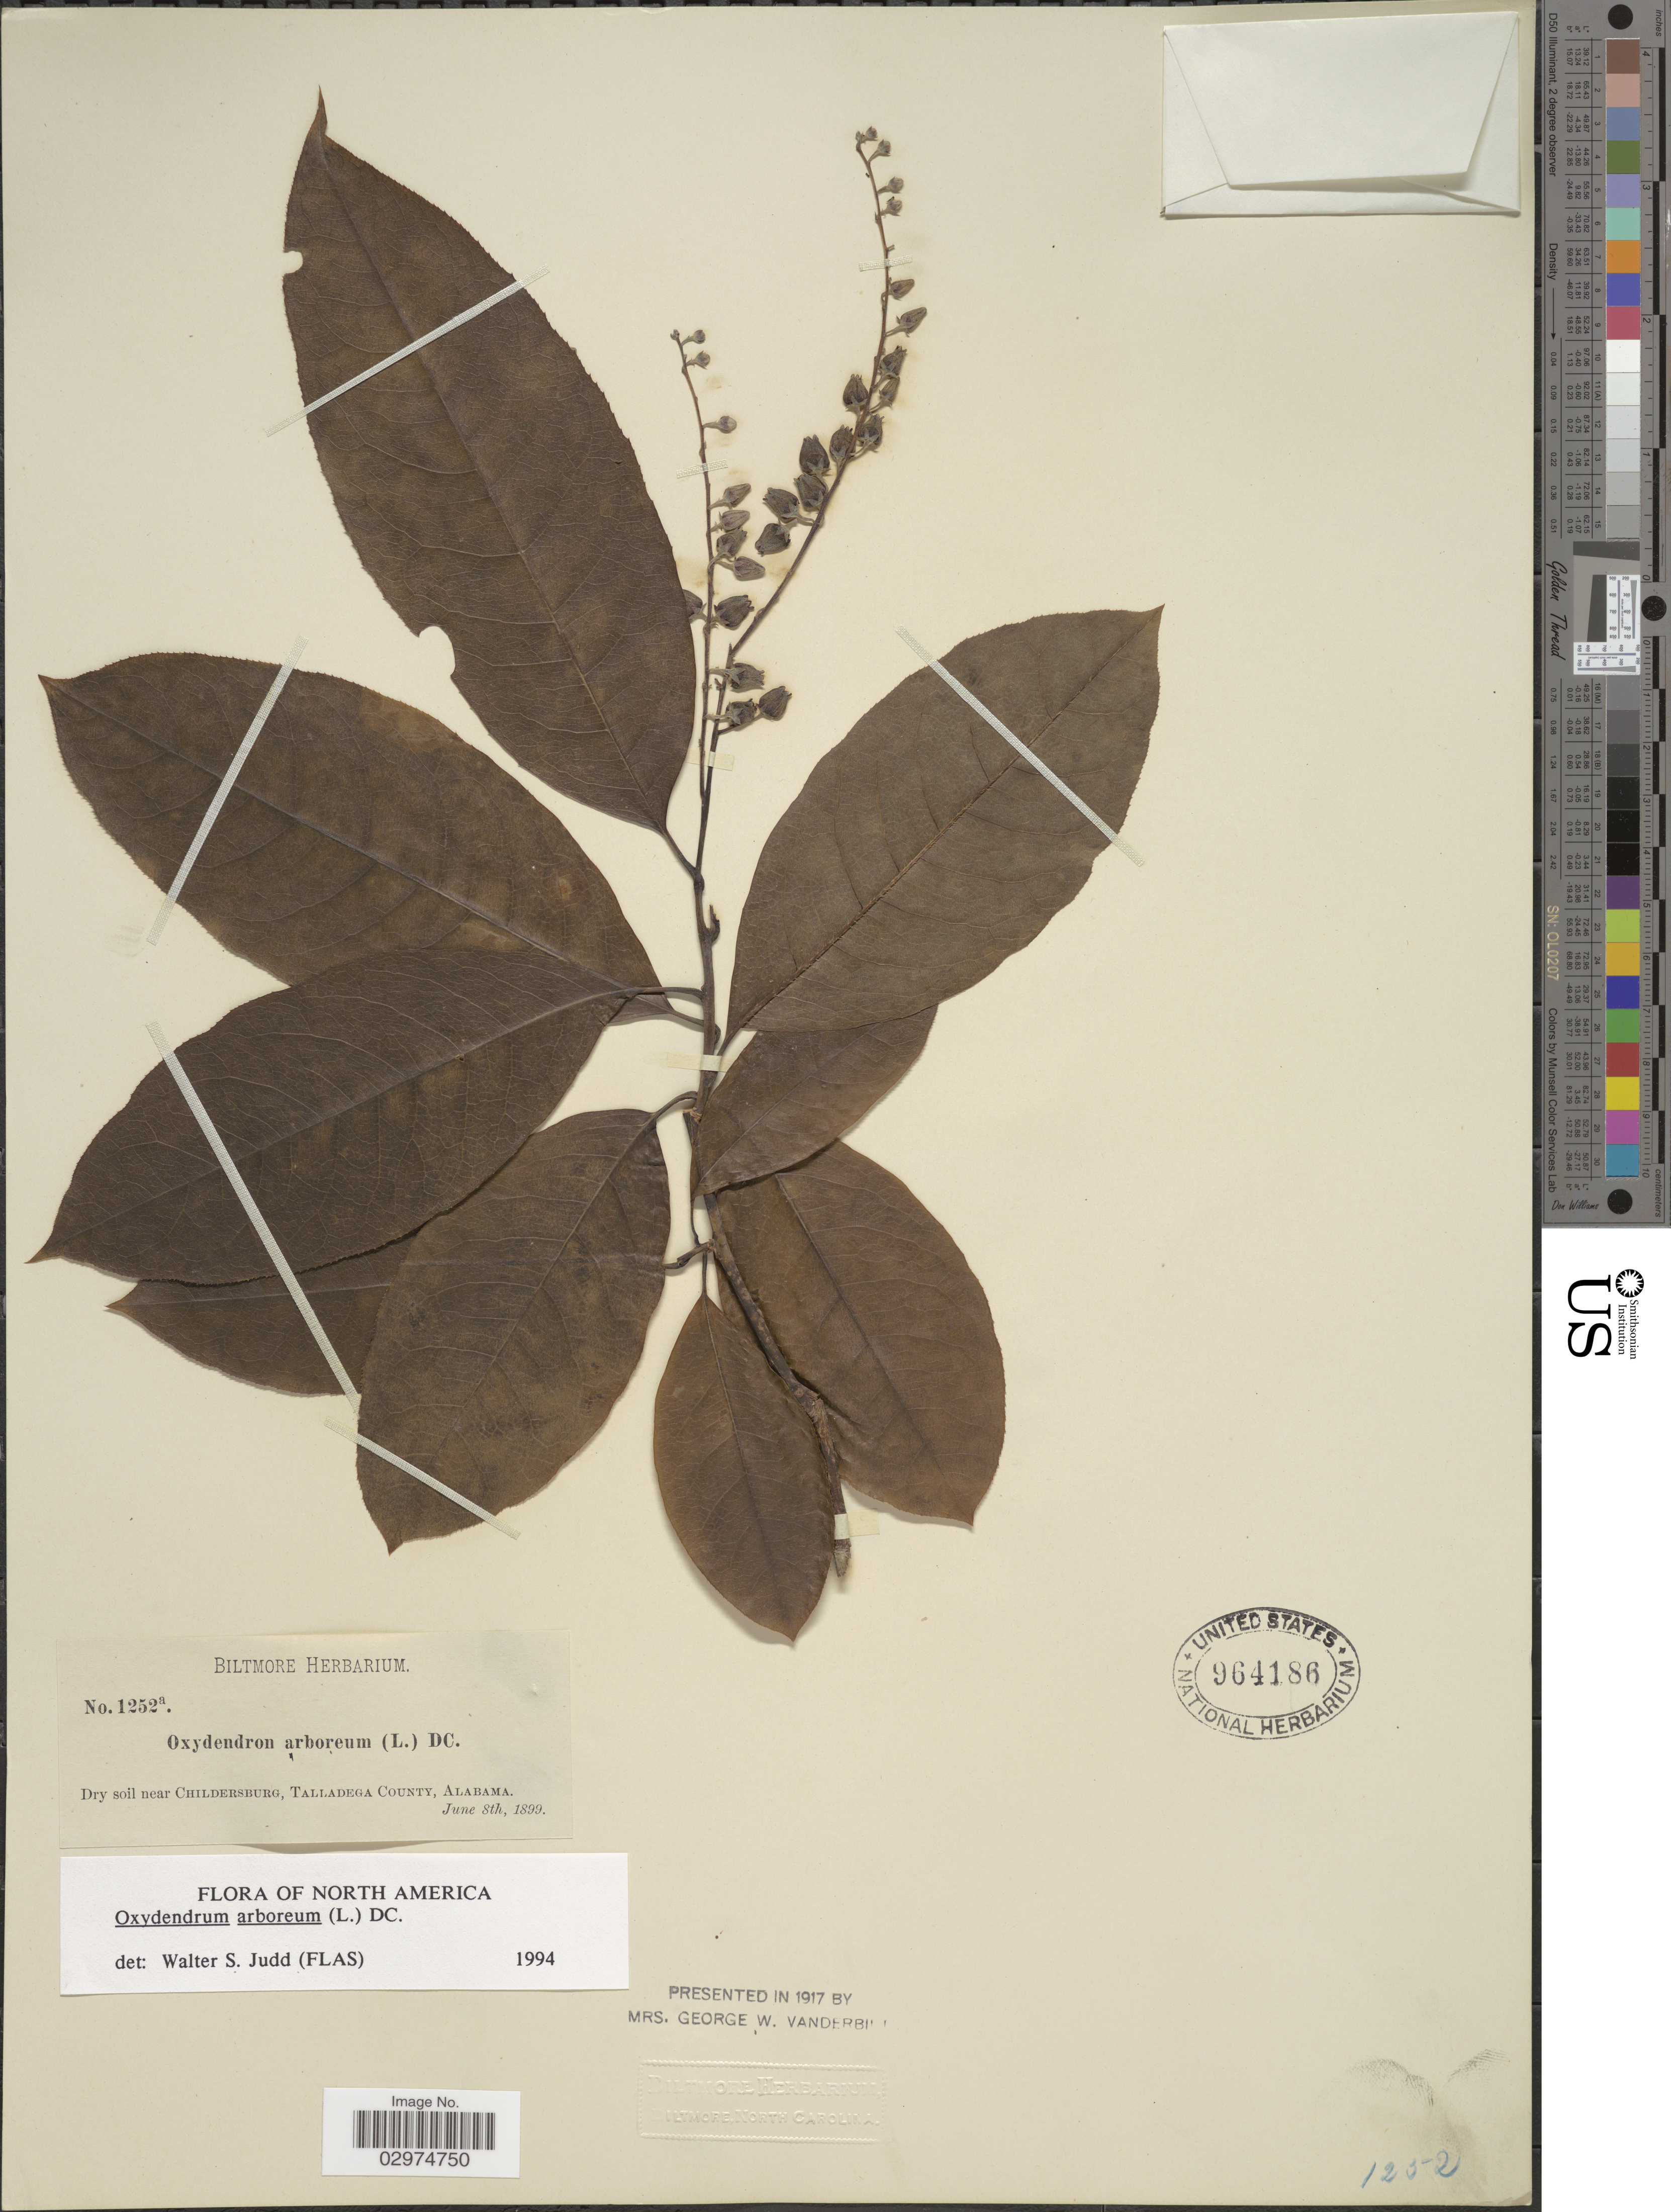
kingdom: Plantae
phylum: Tracheophyta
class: Magnoliopsida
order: Ericales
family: Ericaceae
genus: Oxydendrum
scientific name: Oxydendrum arboreum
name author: (L.) DC.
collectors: ex herb. Biltmore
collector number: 1252a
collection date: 1899-06-08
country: United States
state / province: Alabama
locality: Dry soil Childersburg, Talladega County.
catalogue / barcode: US 964186